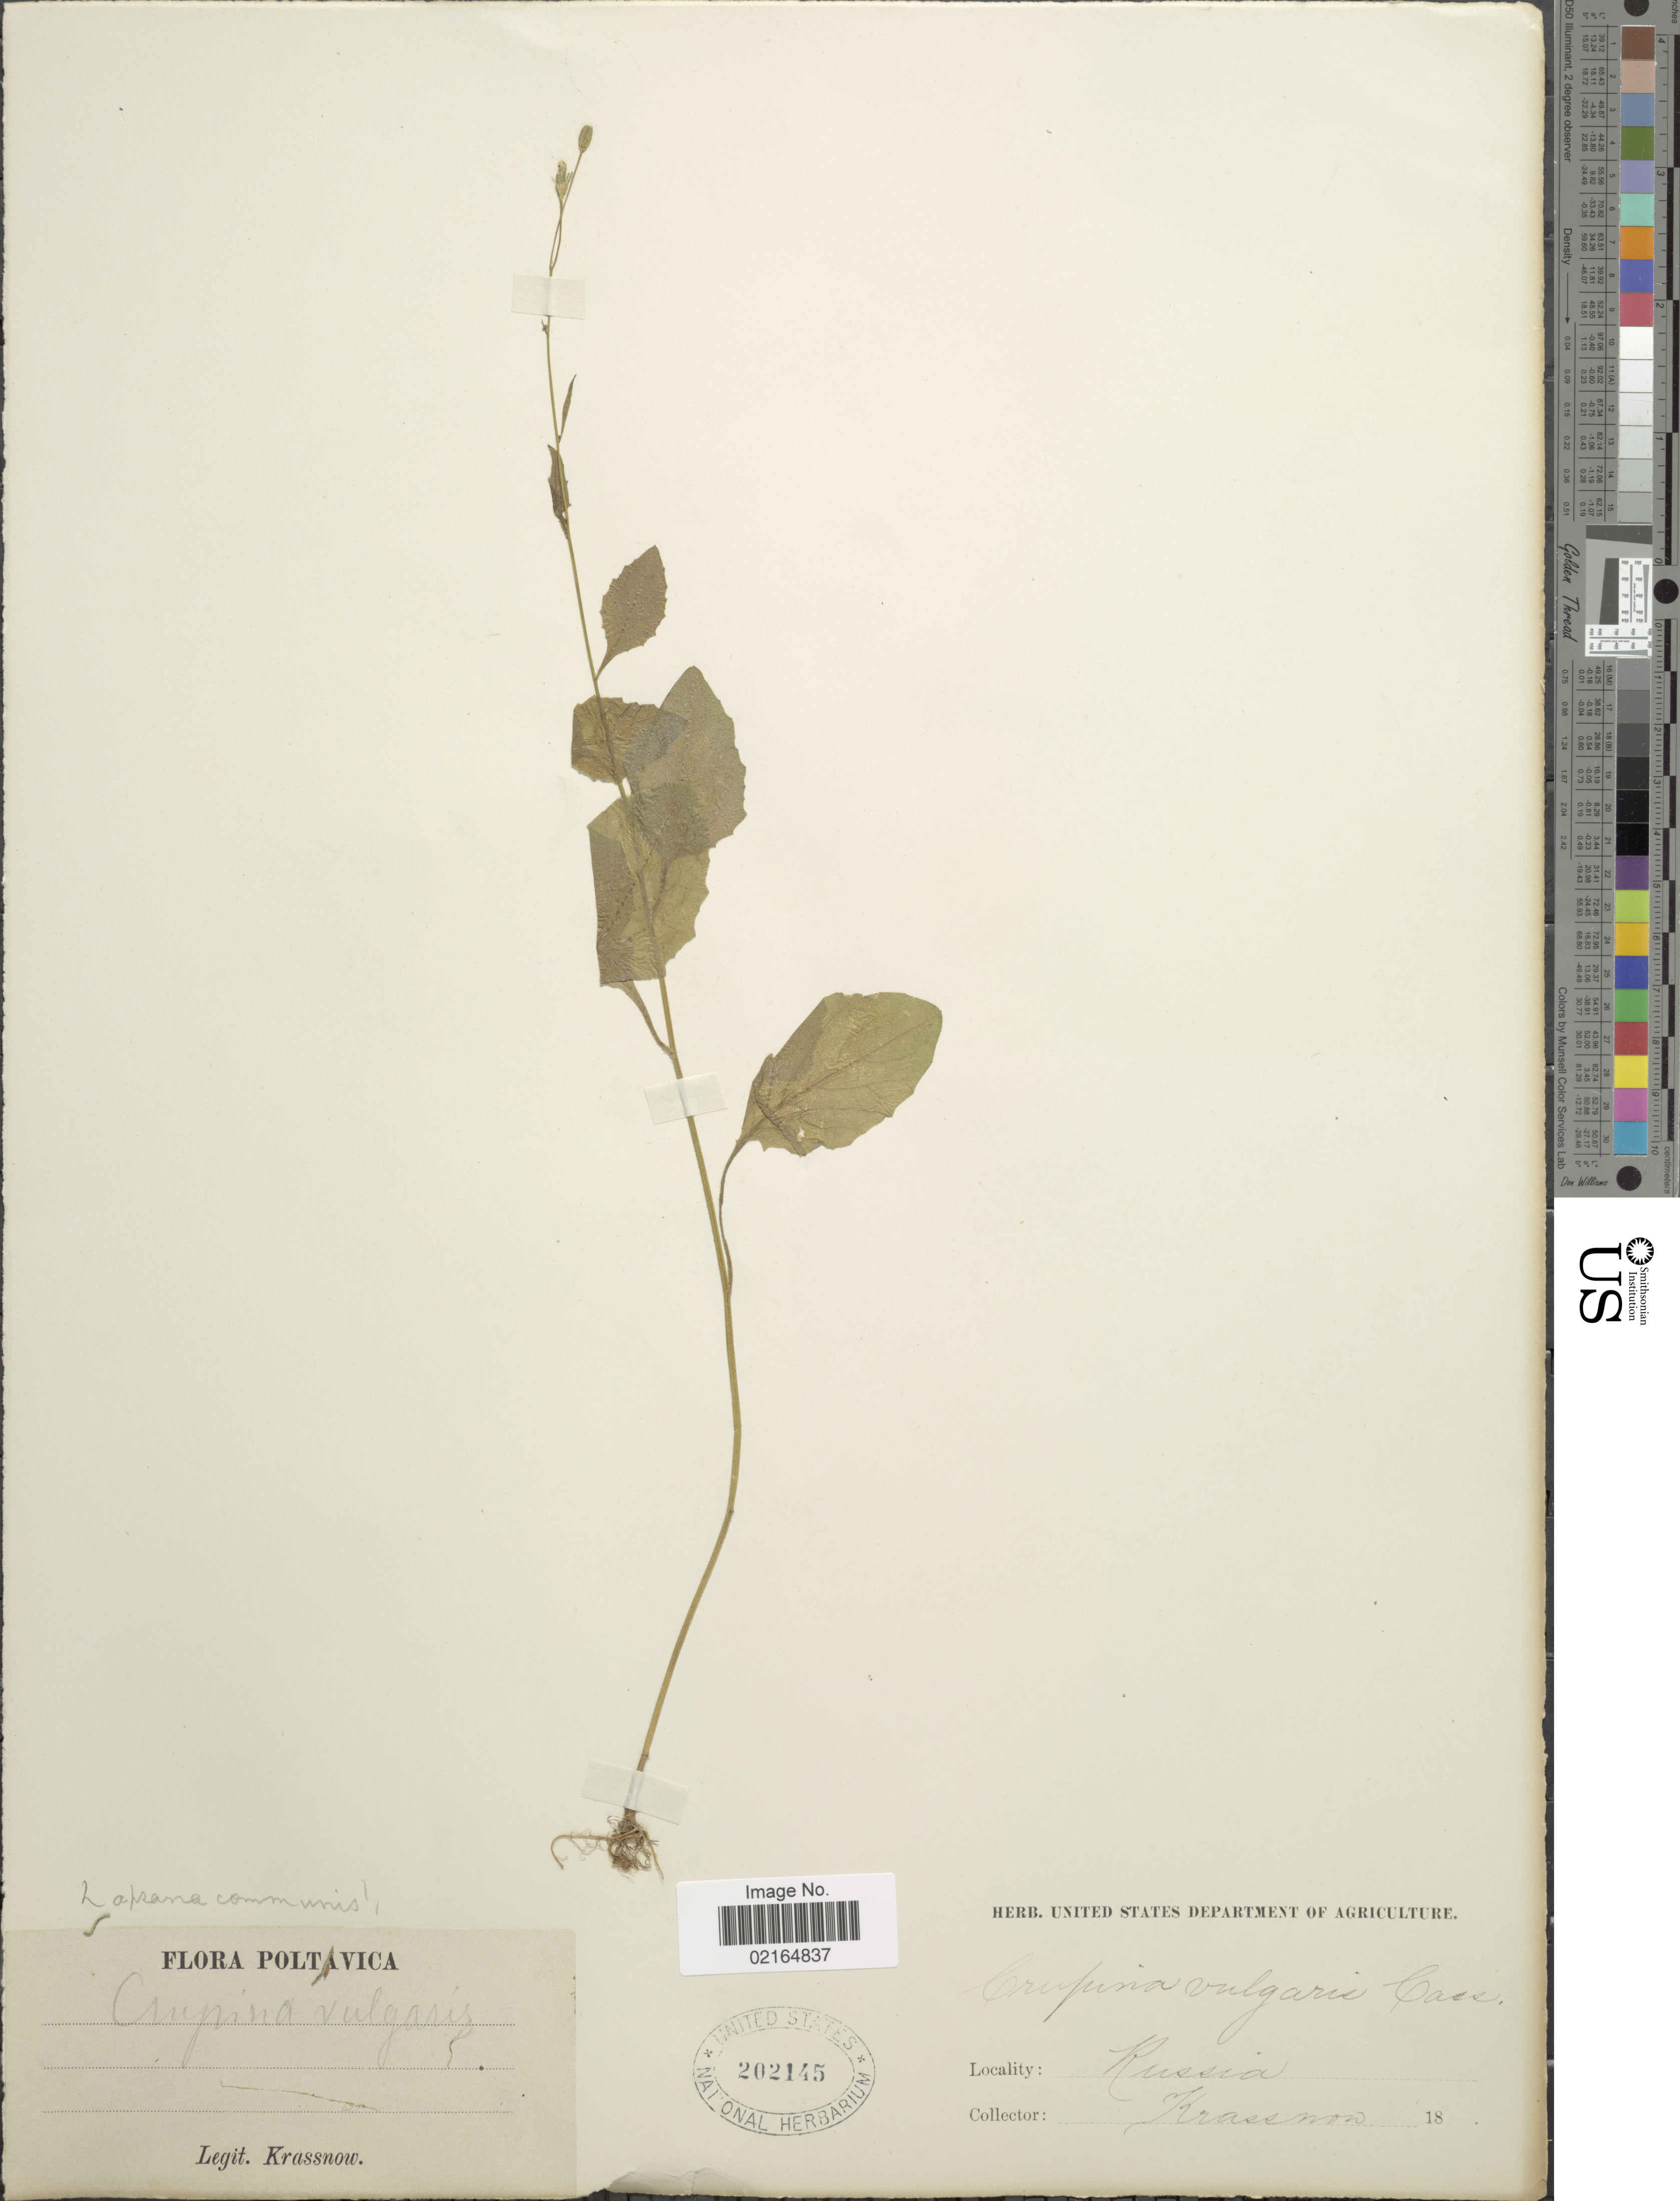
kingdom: Plantae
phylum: Tracheophyta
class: Magnoliopsida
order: Asterales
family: Asteraceae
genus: Lapsana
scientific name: Lapsana communis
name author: L.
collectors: -. Krassnow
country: Ukraine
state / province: Poltava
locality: Russia, Poltavica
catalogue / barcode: US 202145